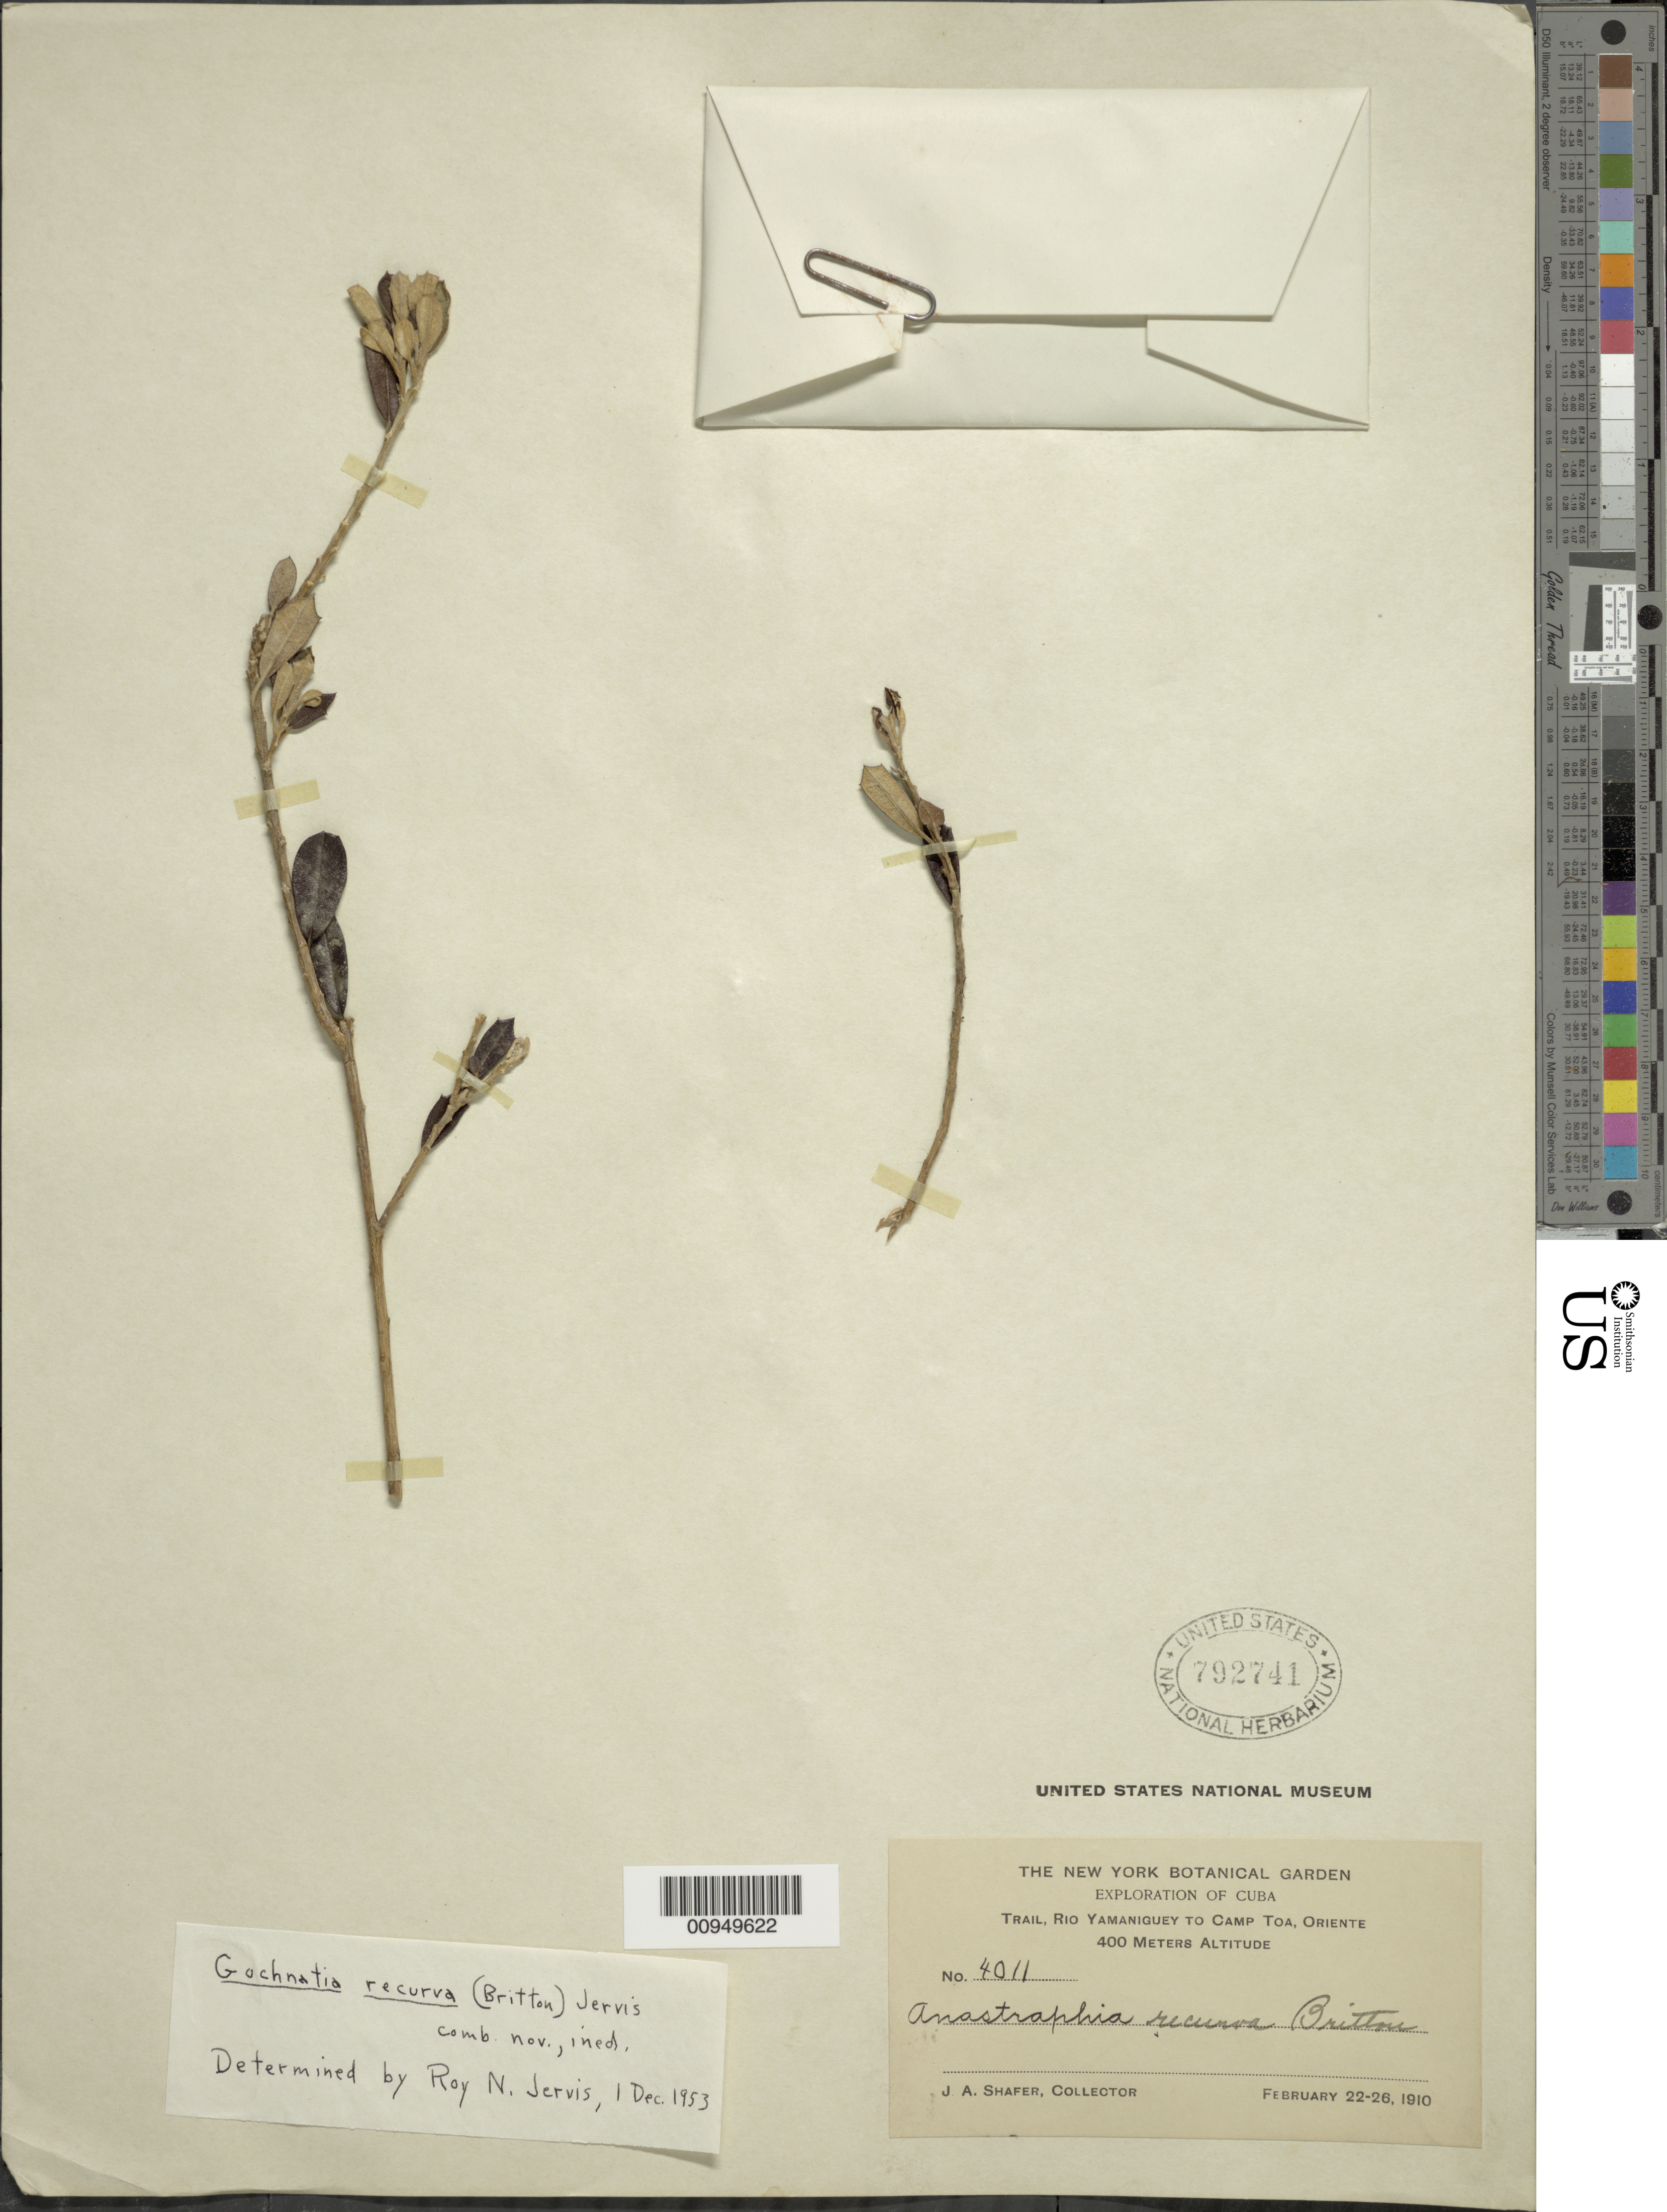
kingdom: Plantae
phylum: Tracheophyta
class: Magnoliopsida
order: Asterales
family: Asteraceae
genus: Anastraphia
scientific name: Anastraphia recurva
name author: Britton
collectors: J. A. Shafer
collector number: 4011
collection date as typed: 22 Feb 1910 to 26 Feb 1910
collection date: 1910-02-22/1910-02-26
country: Cuba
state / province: Oriente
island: Cuba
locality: Trail, Rio Yamaniguey to Camp Toa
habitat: Trail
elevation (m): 400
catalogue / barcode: US 792741